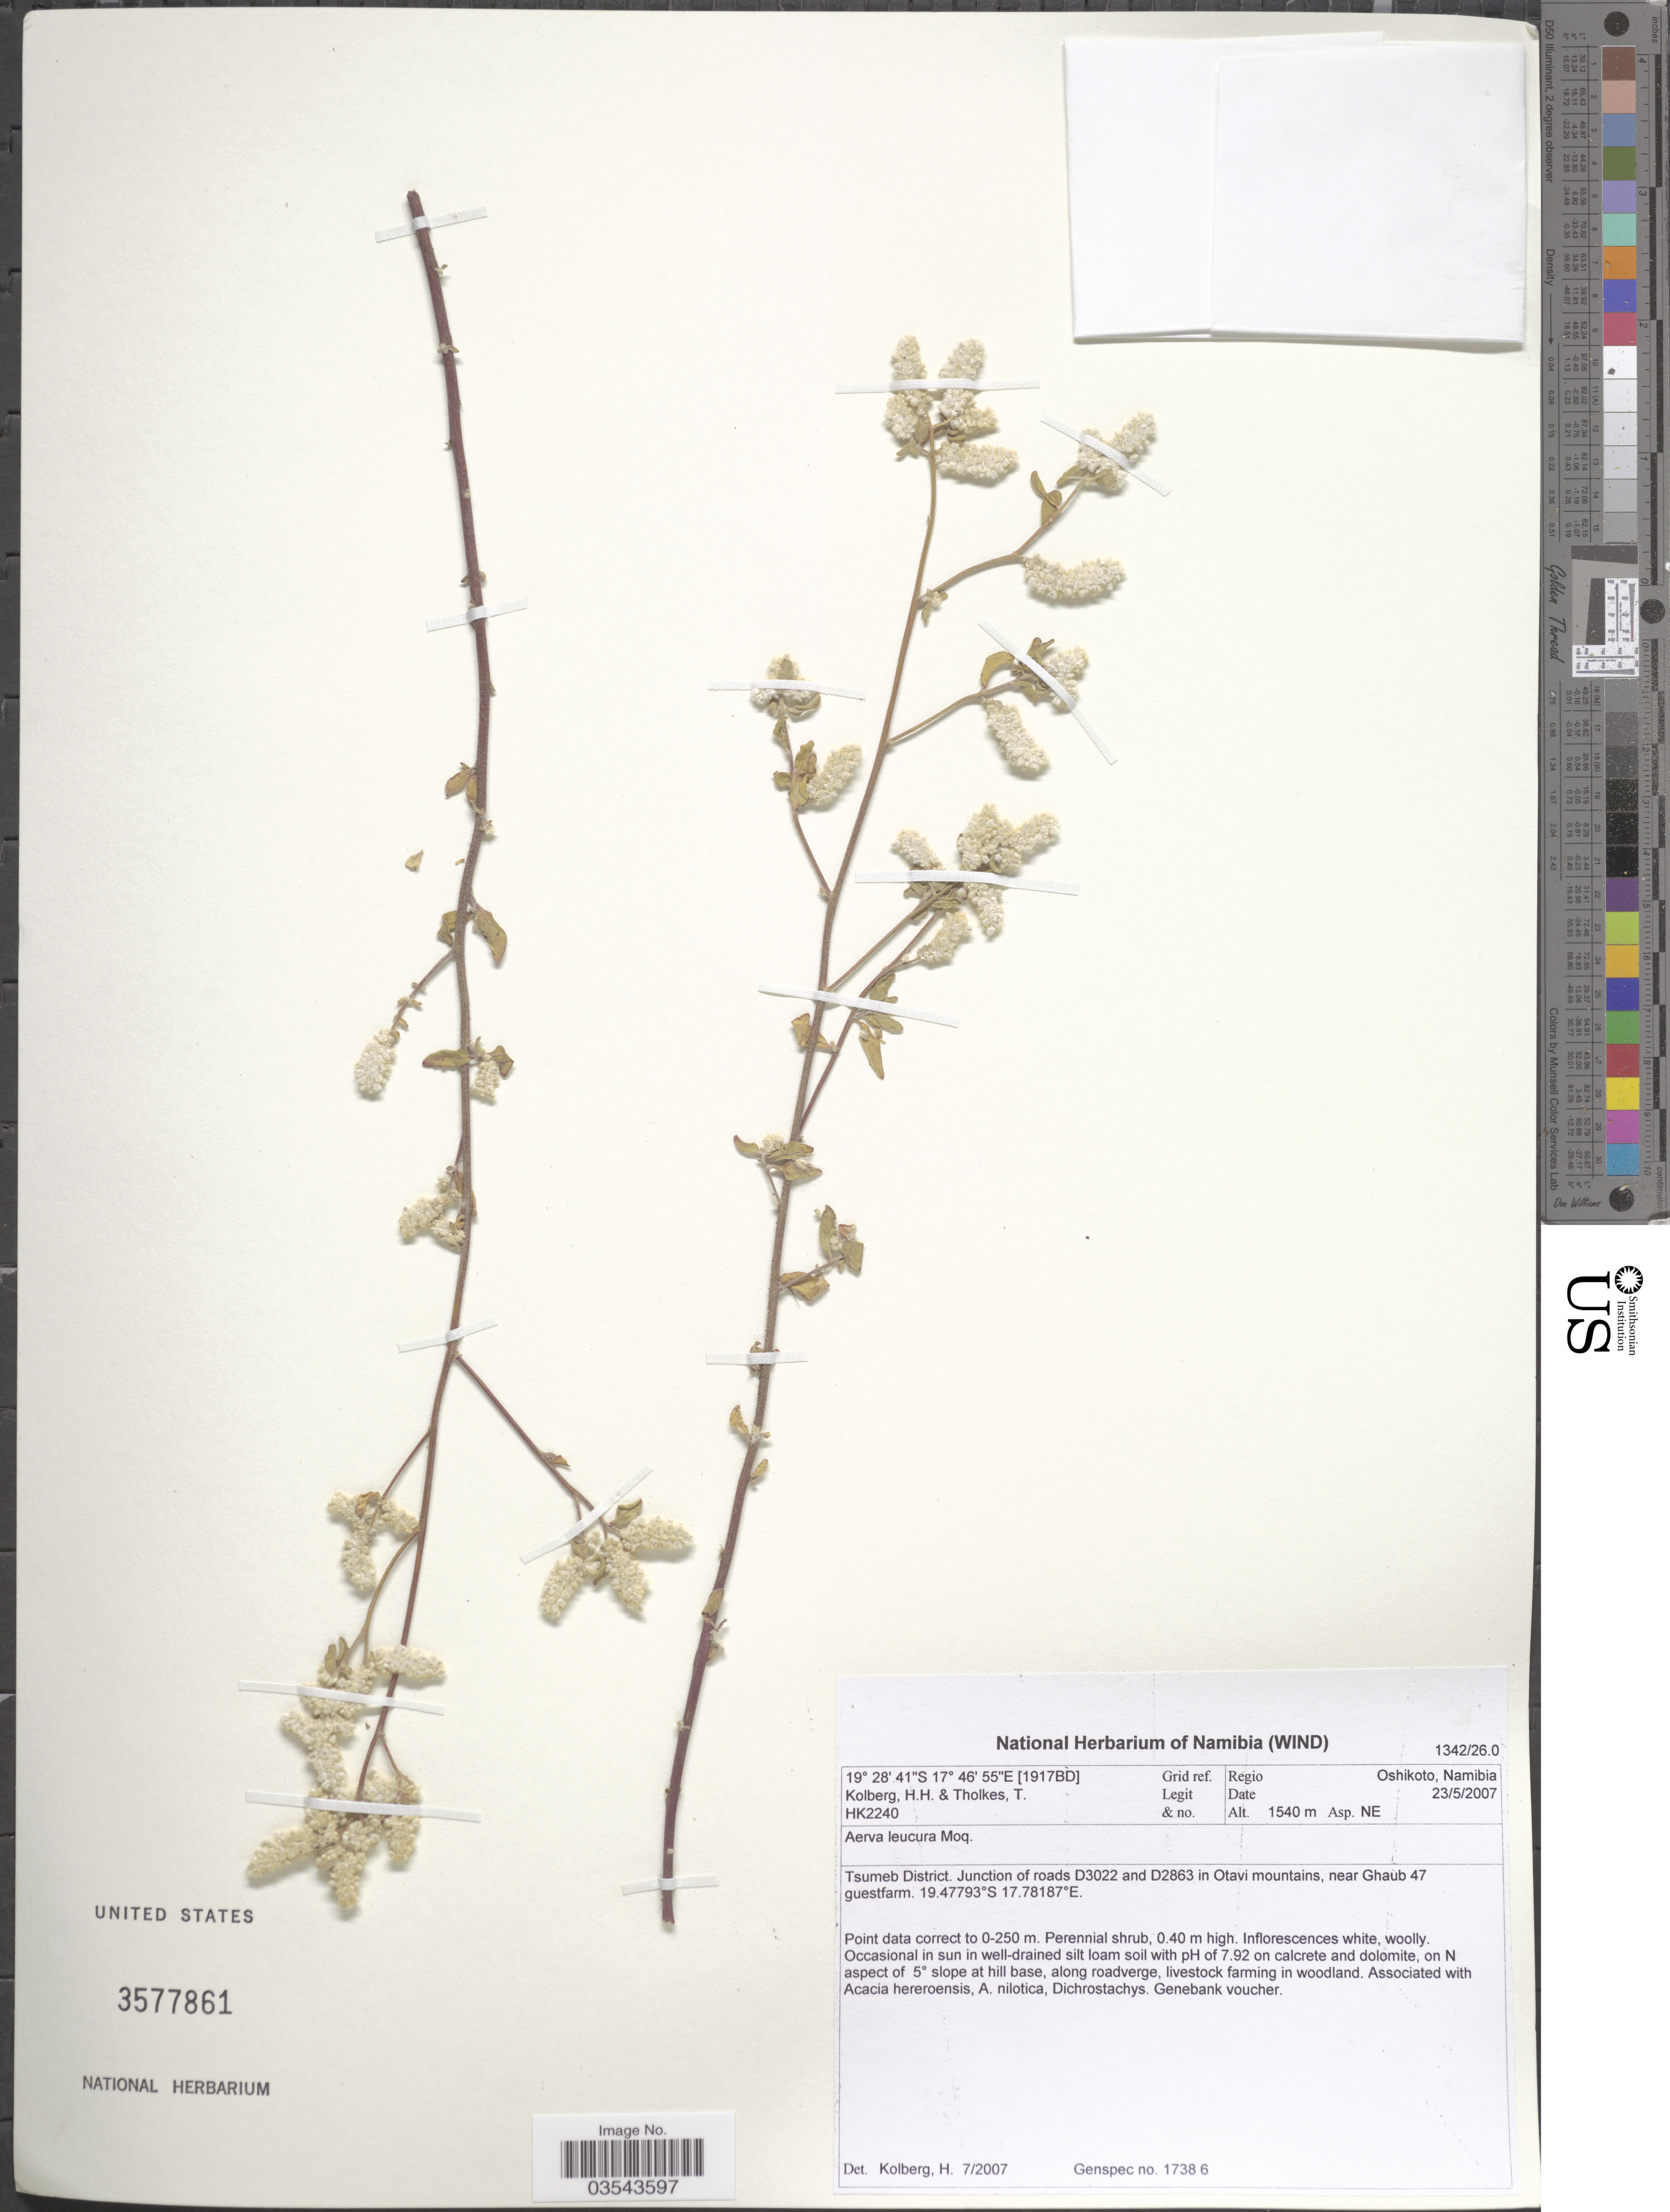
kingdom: Plantae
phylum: Tracheophyta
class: Magnoliopsida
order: Caryophyllales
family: Amaranthaceae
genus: Ouret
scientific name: Ouret lecura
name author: (Moq.) Kuntze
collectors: H. H. Kolberg & T. Tholkes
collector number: HK2240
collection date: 2007-05-23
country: Namibia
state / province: Oshikoto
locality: [1917BD] Grid ref. Regio Oshikoto. Asp. NE. Tsumeb District. Junction of roads D3022 and D2863 in Otavi mountains, near Ghaub 47 guestfarm.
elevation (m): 1540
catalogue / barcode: US 3577861